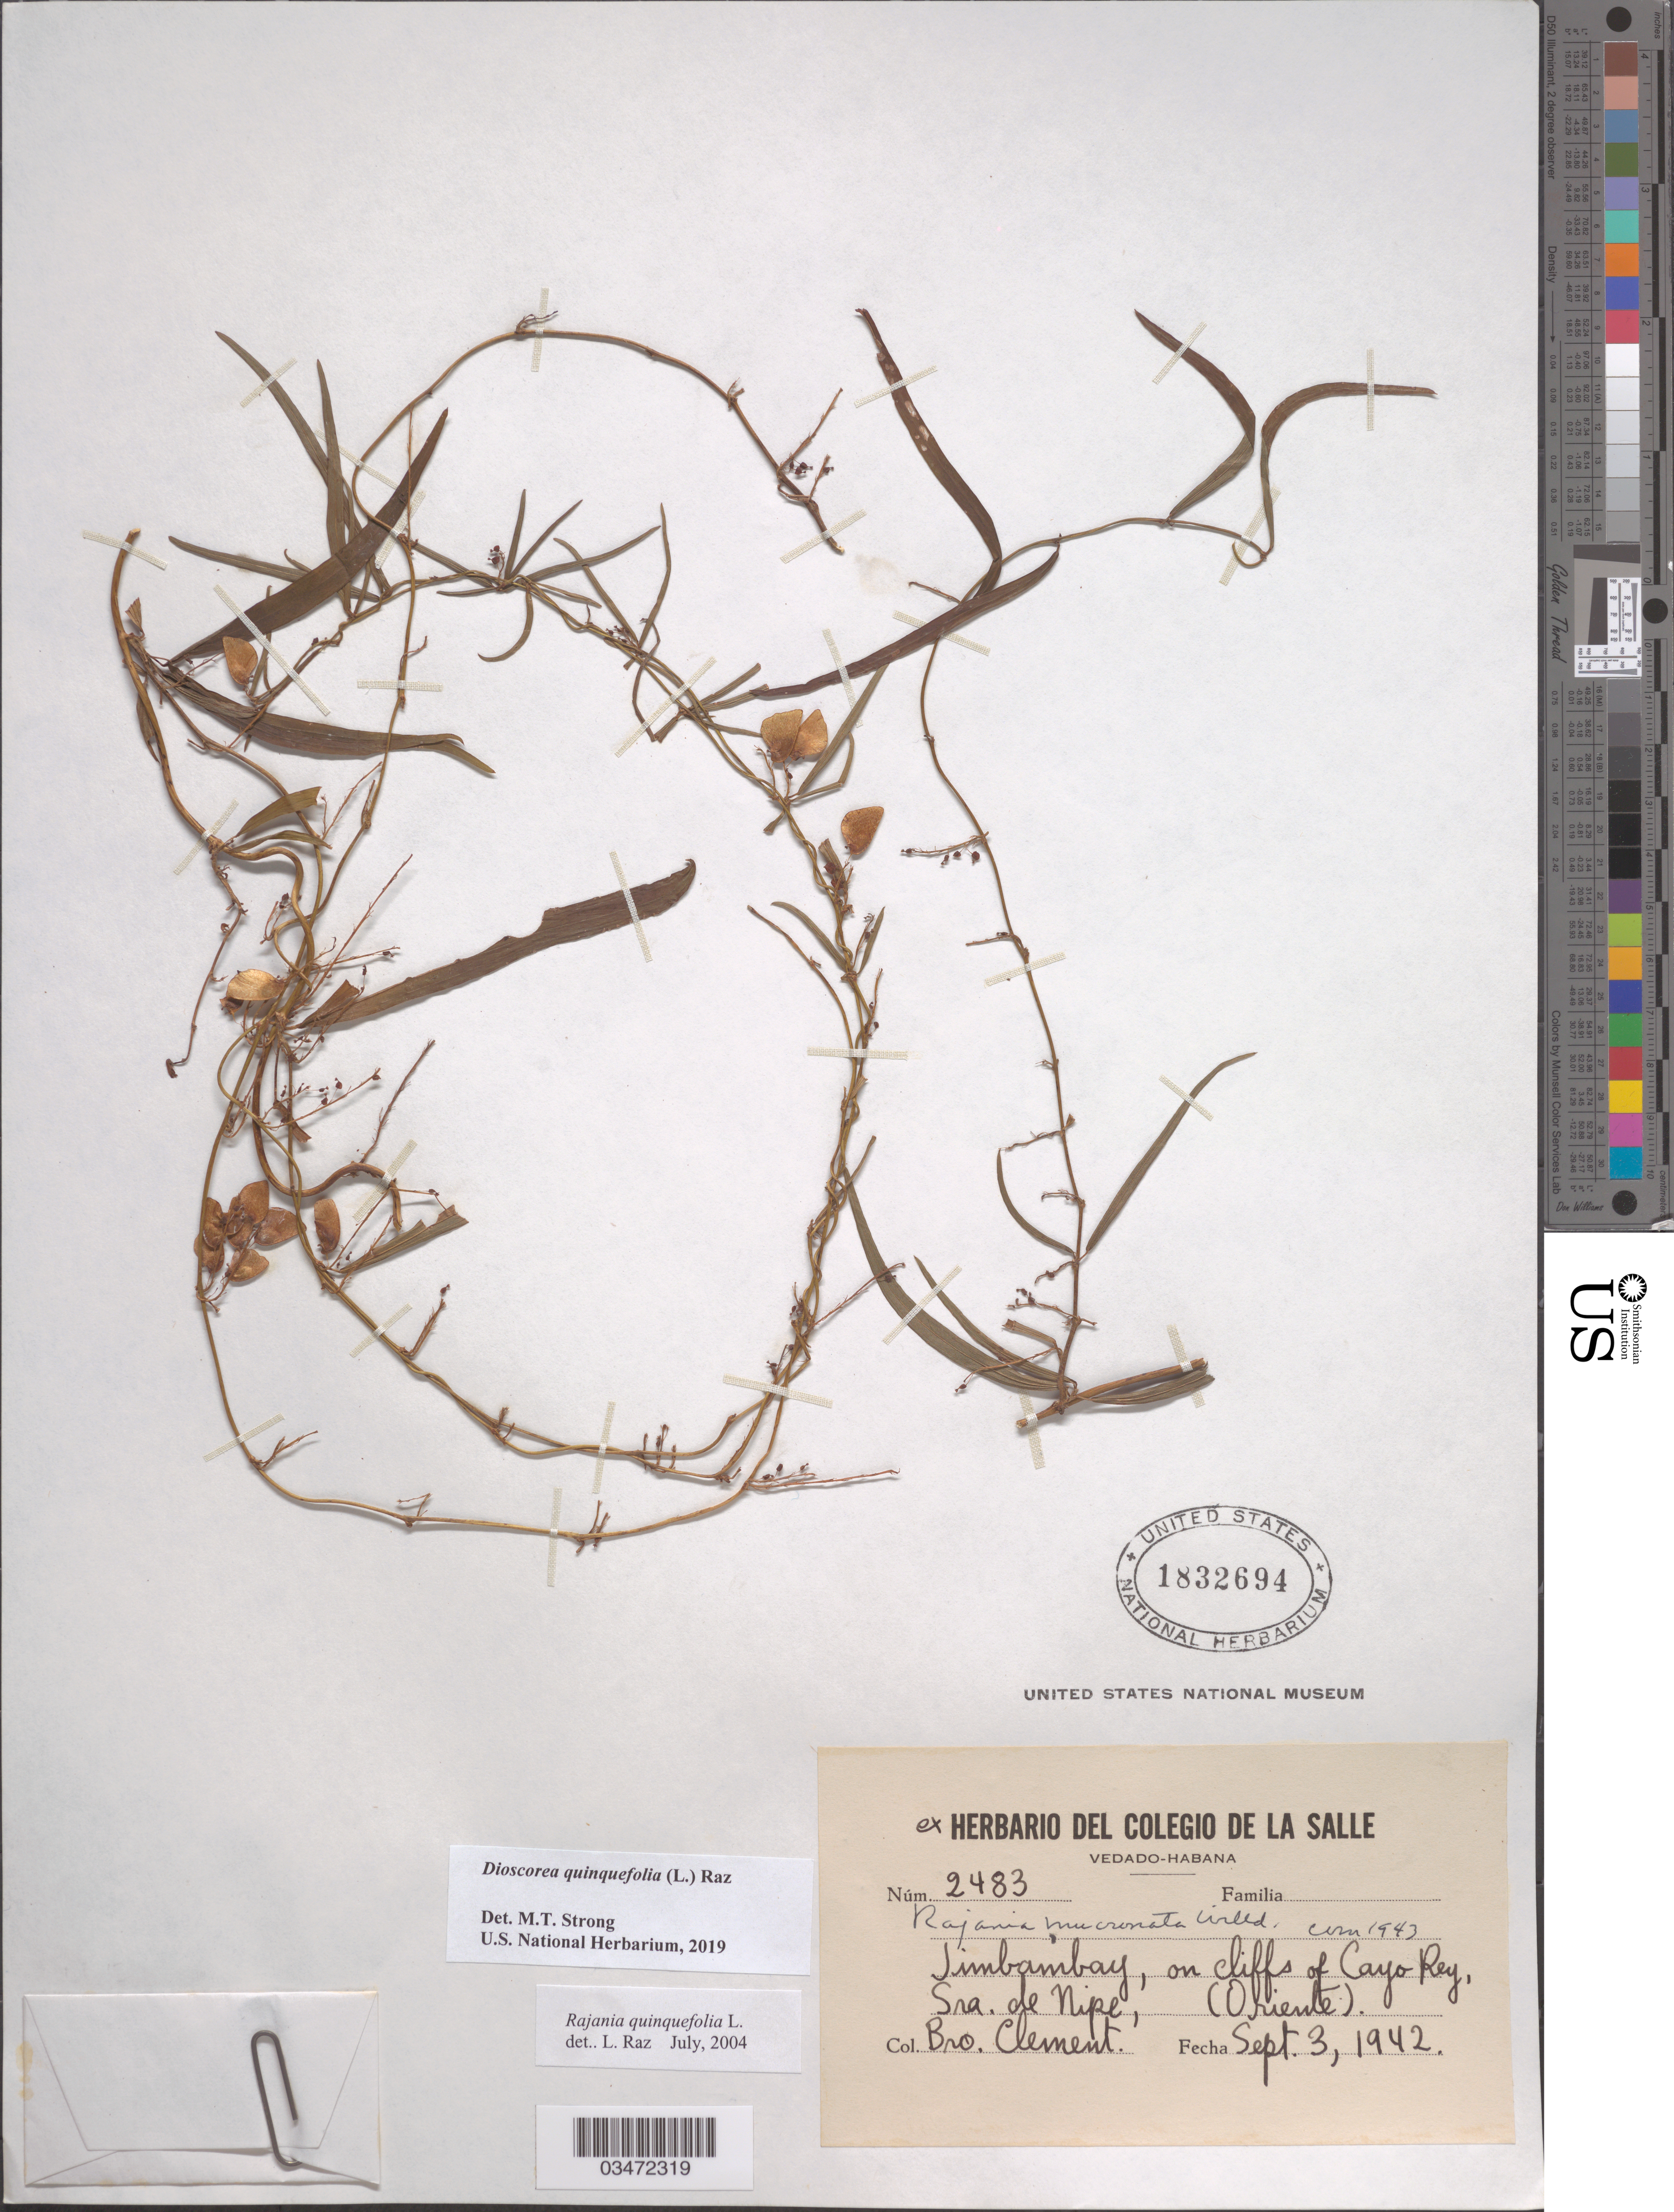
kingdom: Plantae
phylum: Tracheophyta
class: Liliopsida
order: Dioscoreales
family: Dioscoreaceae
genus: Dioscorea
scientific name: Dioscorea quinquefolia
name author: (L.) Raz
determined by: Strong, M. T., (US), Smithsonian Institution - National Museum of Natural History (UNITED STATES)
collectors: B. Clement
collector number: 2483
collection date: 1942-09-03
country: Cuba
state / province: Santiago de Cuba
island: Cuba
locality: Jimbambay, on cliffs of Cayo Rey, Sra. de Nipe (Oriente)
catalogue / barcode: US 1832694